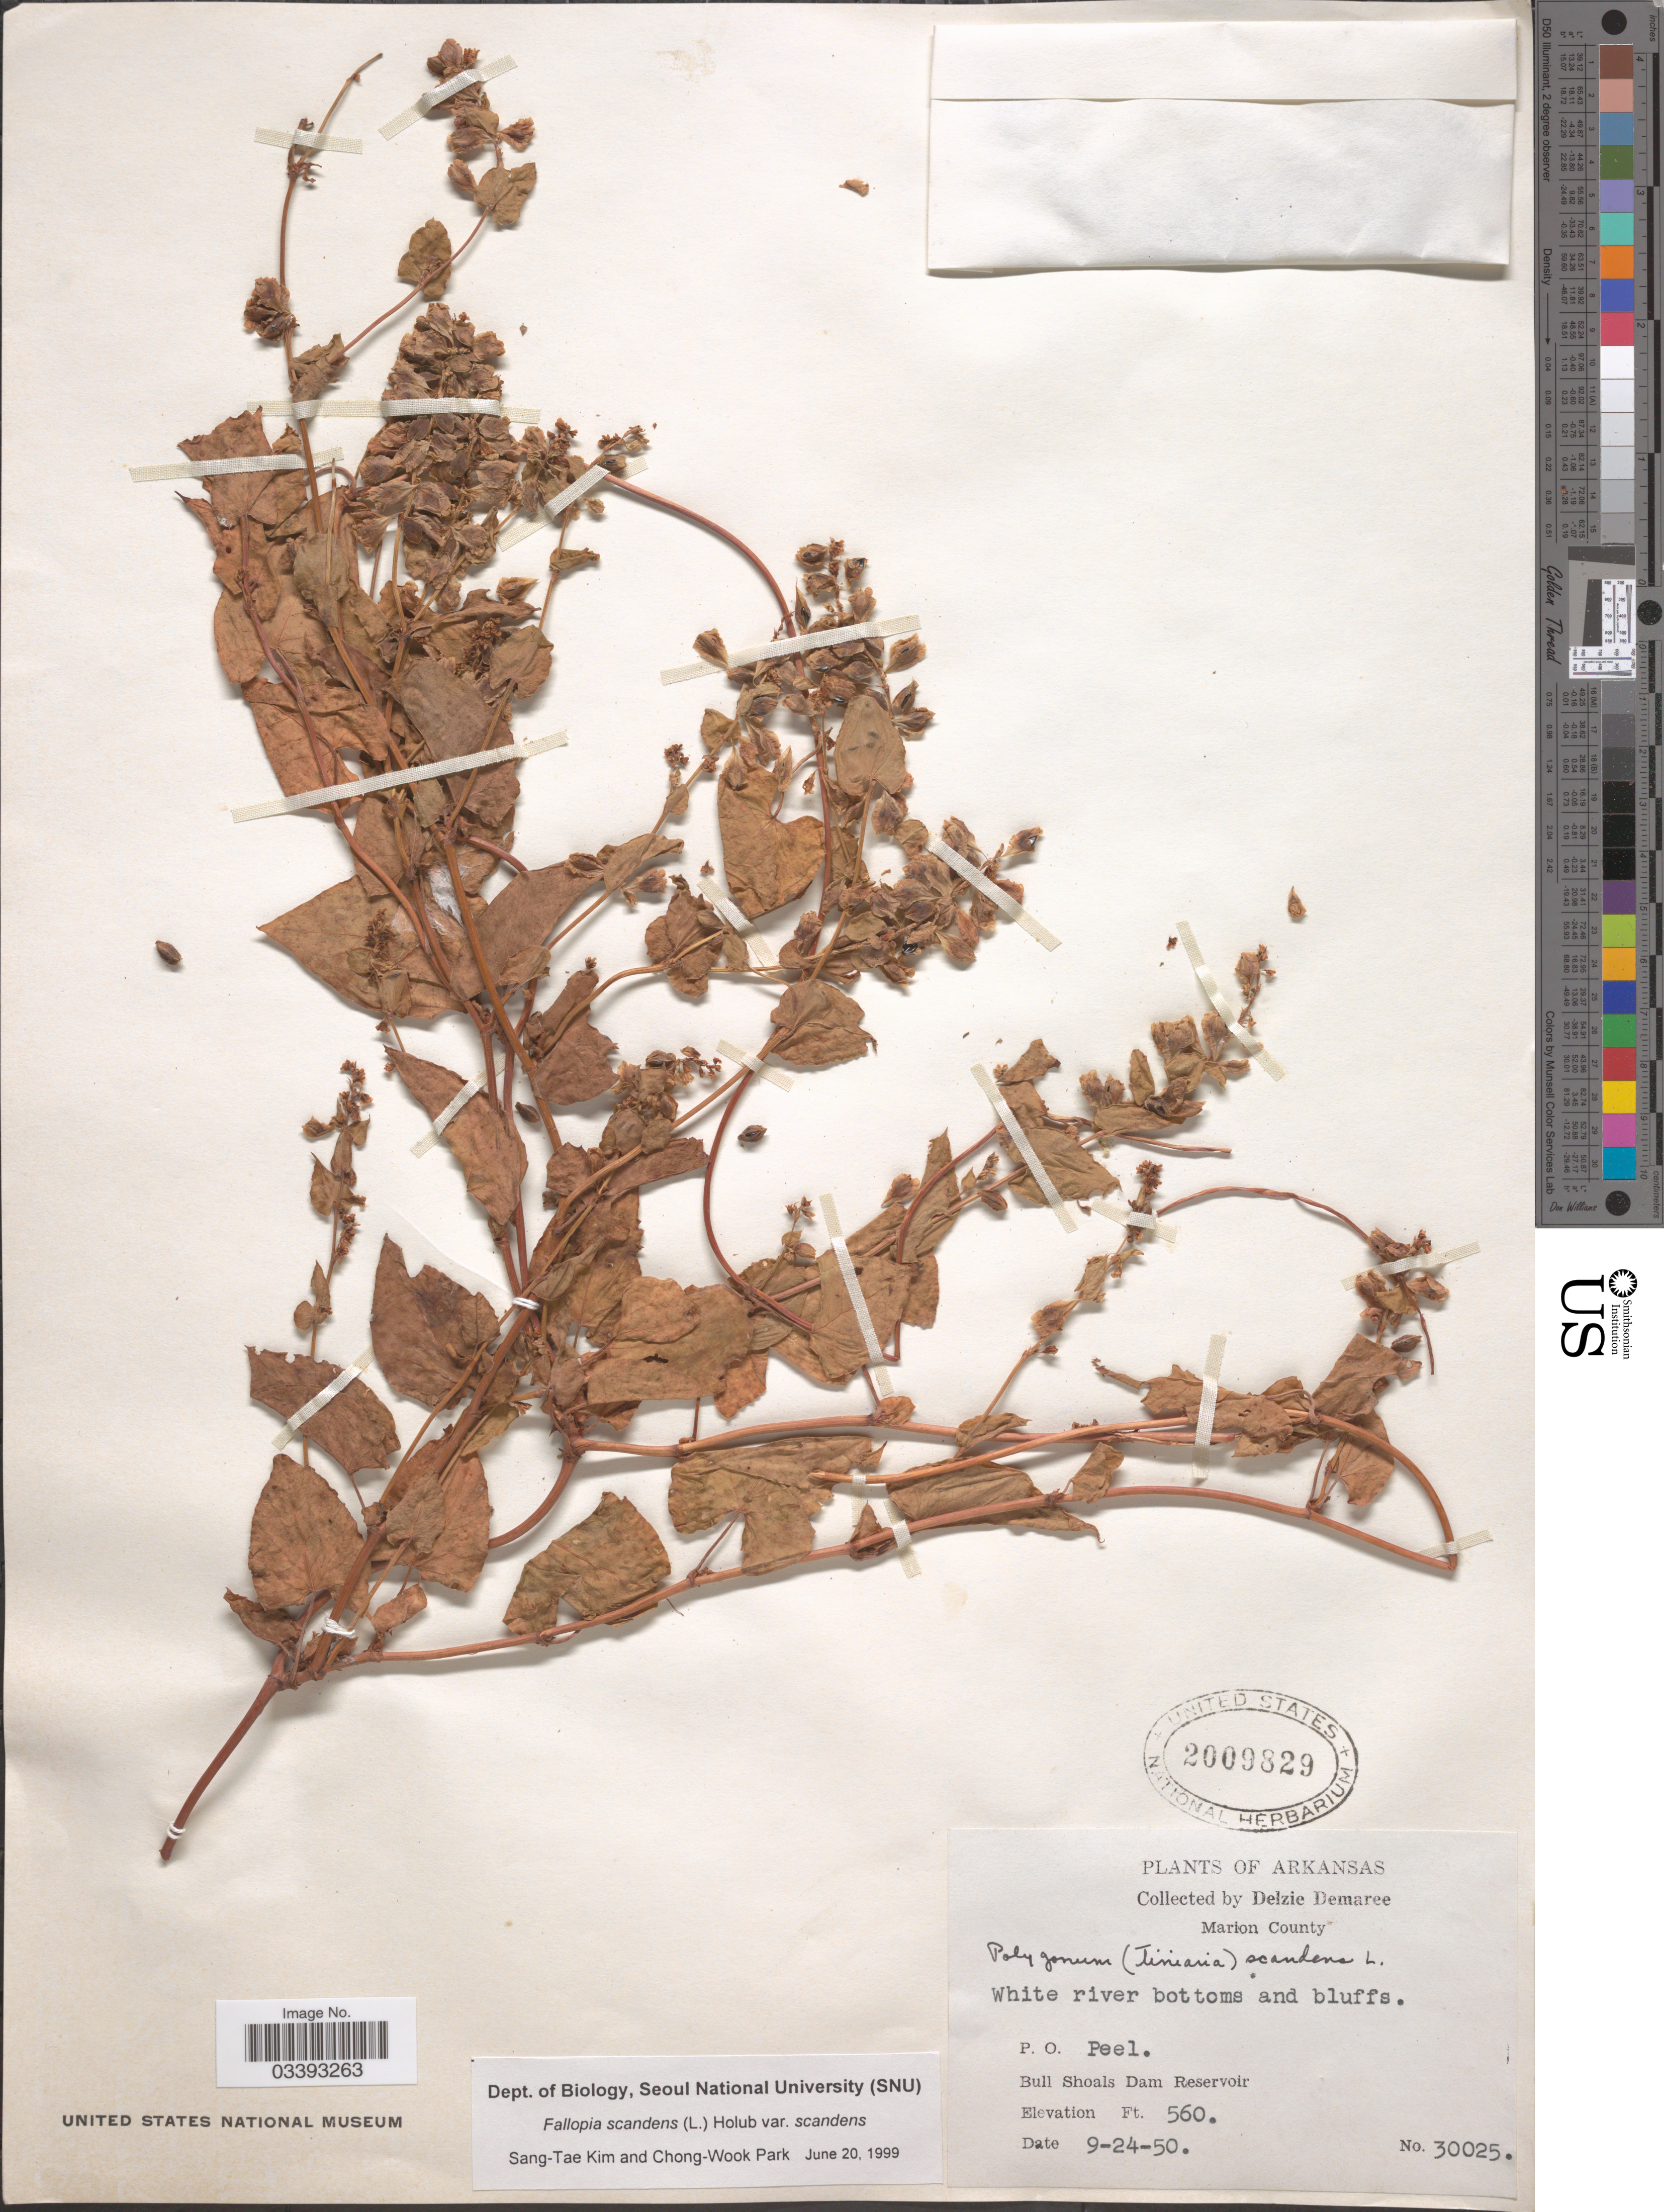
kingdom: Plantae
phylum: Tracheophyta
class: Magnoliopsida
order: Caryophyllales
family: Polygonaceae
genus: Fallopia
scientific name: Fallopia scandens var. scandens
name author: (L.) Holub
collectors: D. Demaree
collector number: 30025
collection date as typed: Transcribed d/m/y: 24/9/50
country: United States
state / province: Arkansas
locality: Marion County. P.O. Peel. Bull Dam Reservoir.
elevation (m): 171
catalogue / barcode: US 2009829